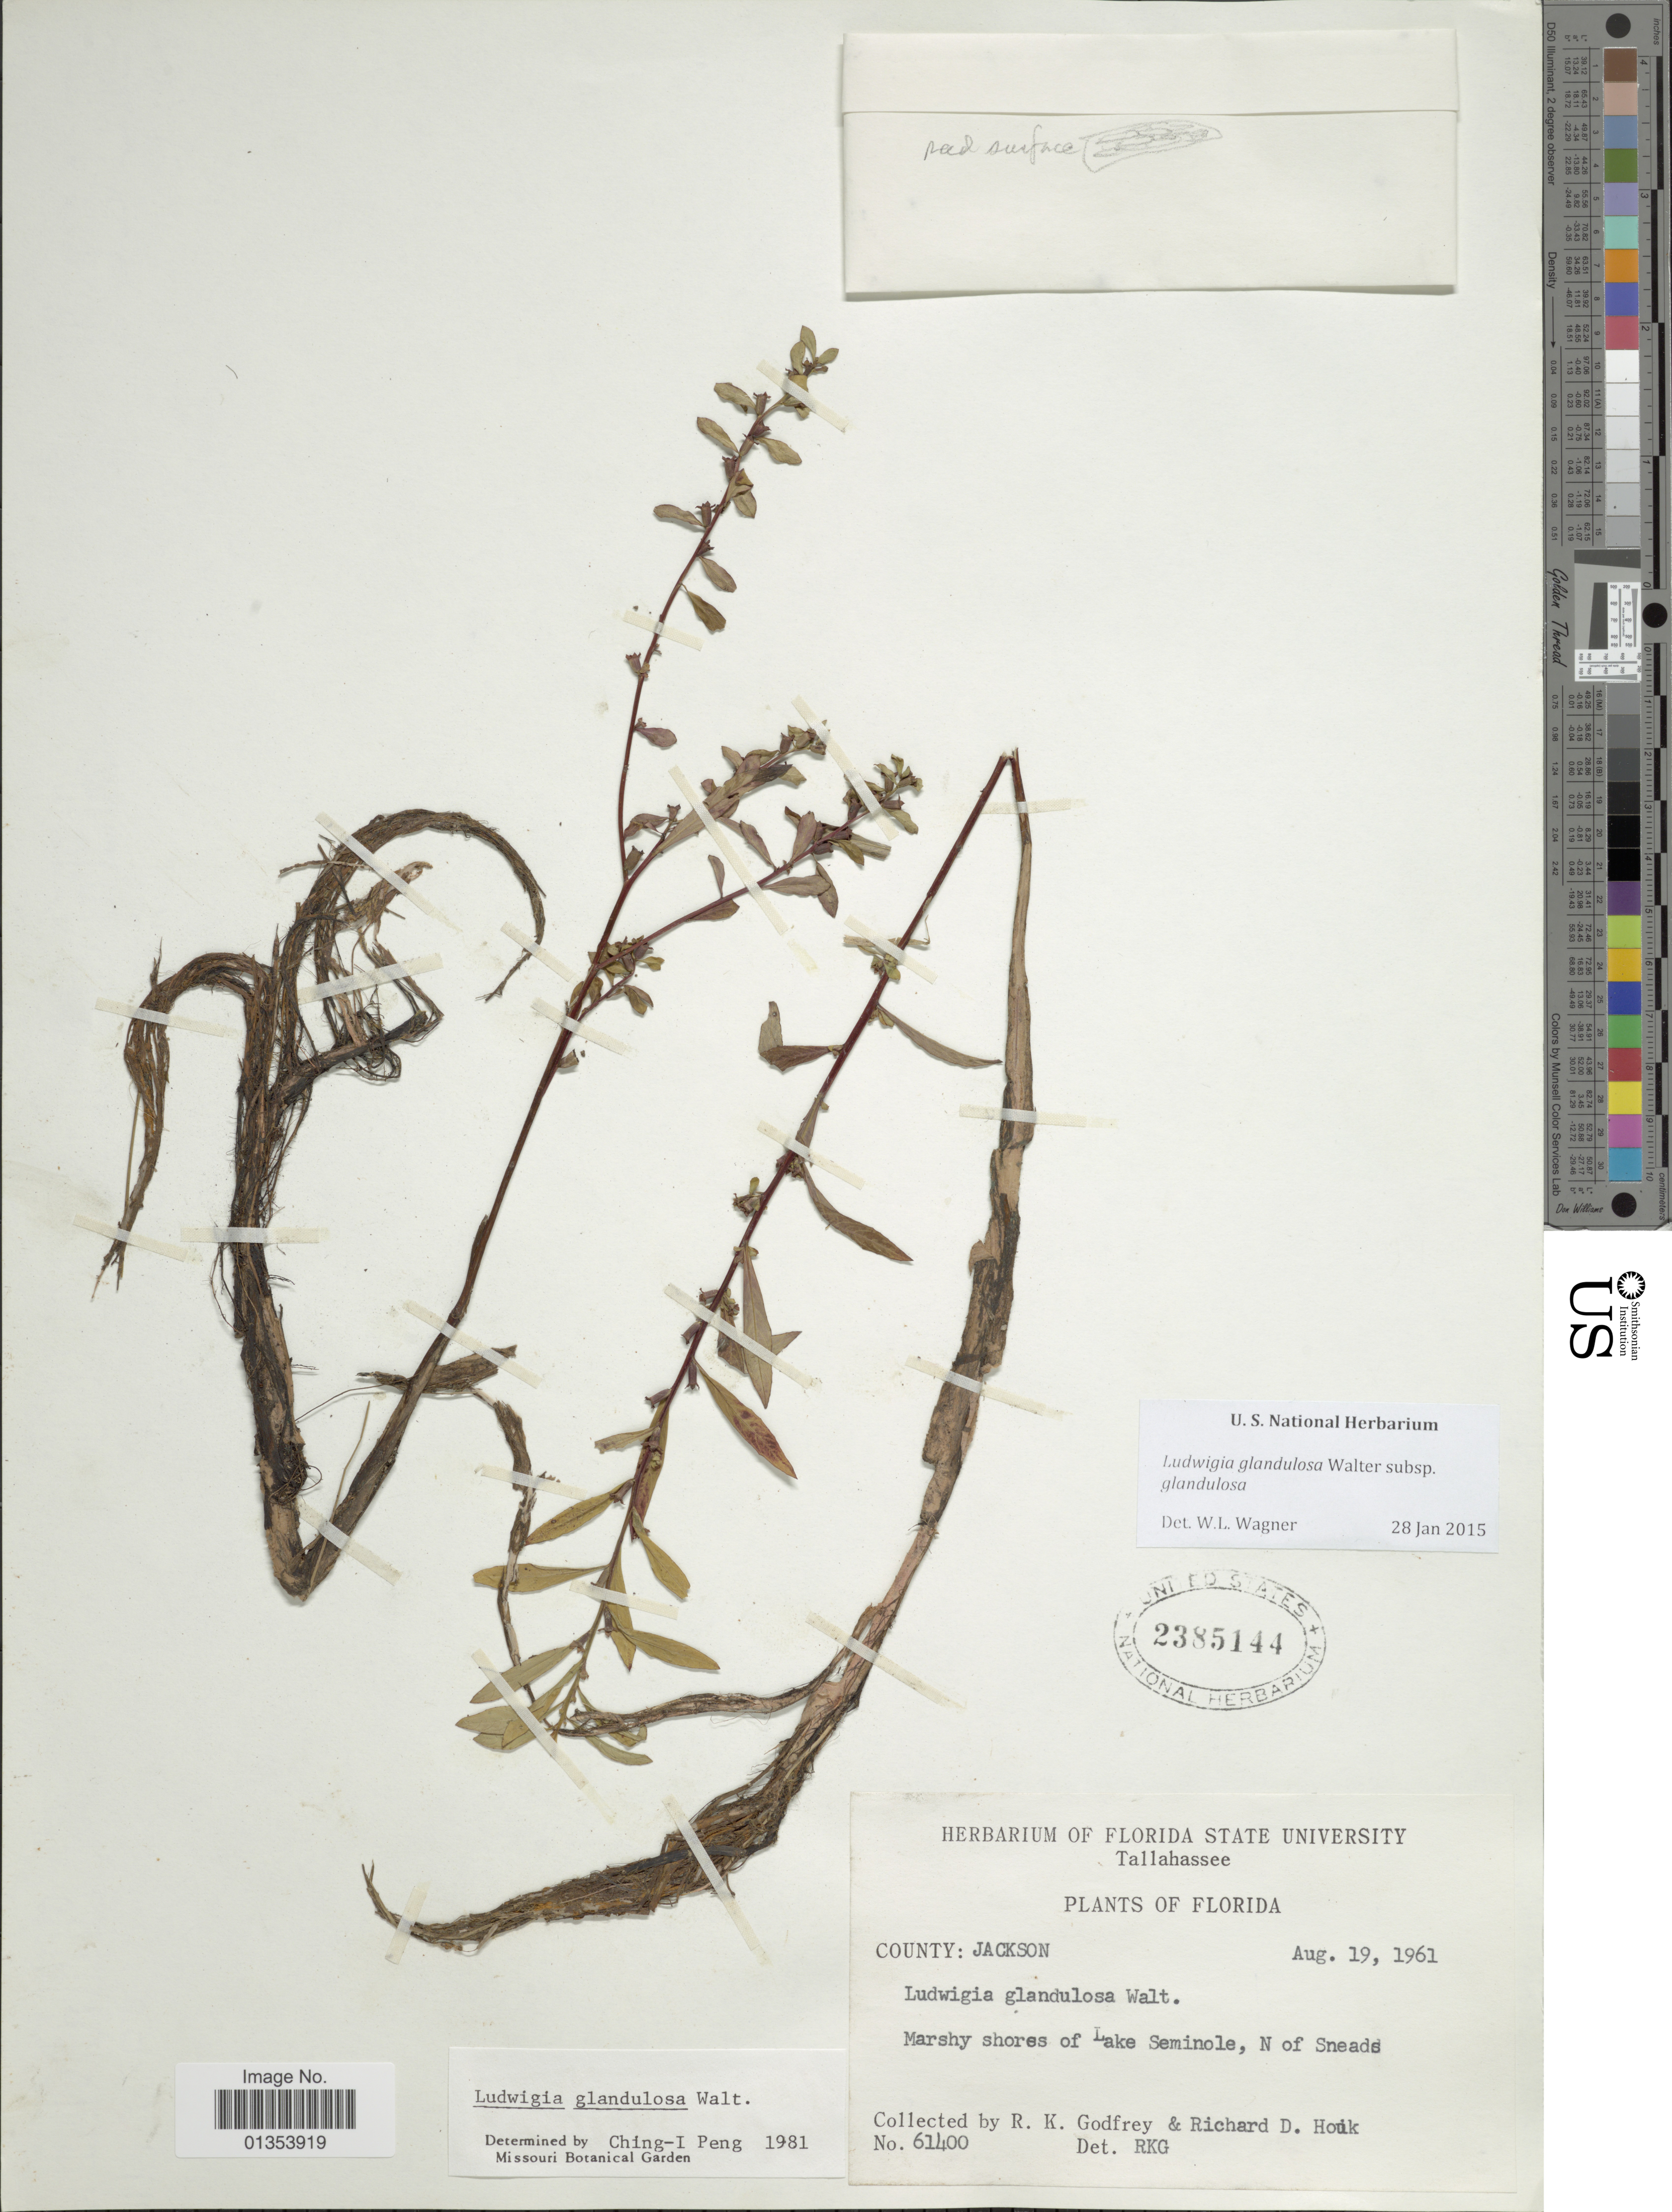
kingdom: Plantae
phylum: Tracheophyta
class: Magnoliopsida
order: Myrtales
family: Onagraceae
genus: Ludwigia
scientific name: Ludwigia glandulosa subsp. glandulosa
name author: Walter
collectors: R. K. Godfrey & R. Houk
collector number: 61400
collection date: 1961-08-19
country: United States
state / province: Florida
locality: Tallahassee, Jackson. Marshy shores of Lake Seminole, N of Sneads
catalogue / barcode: US 2385144